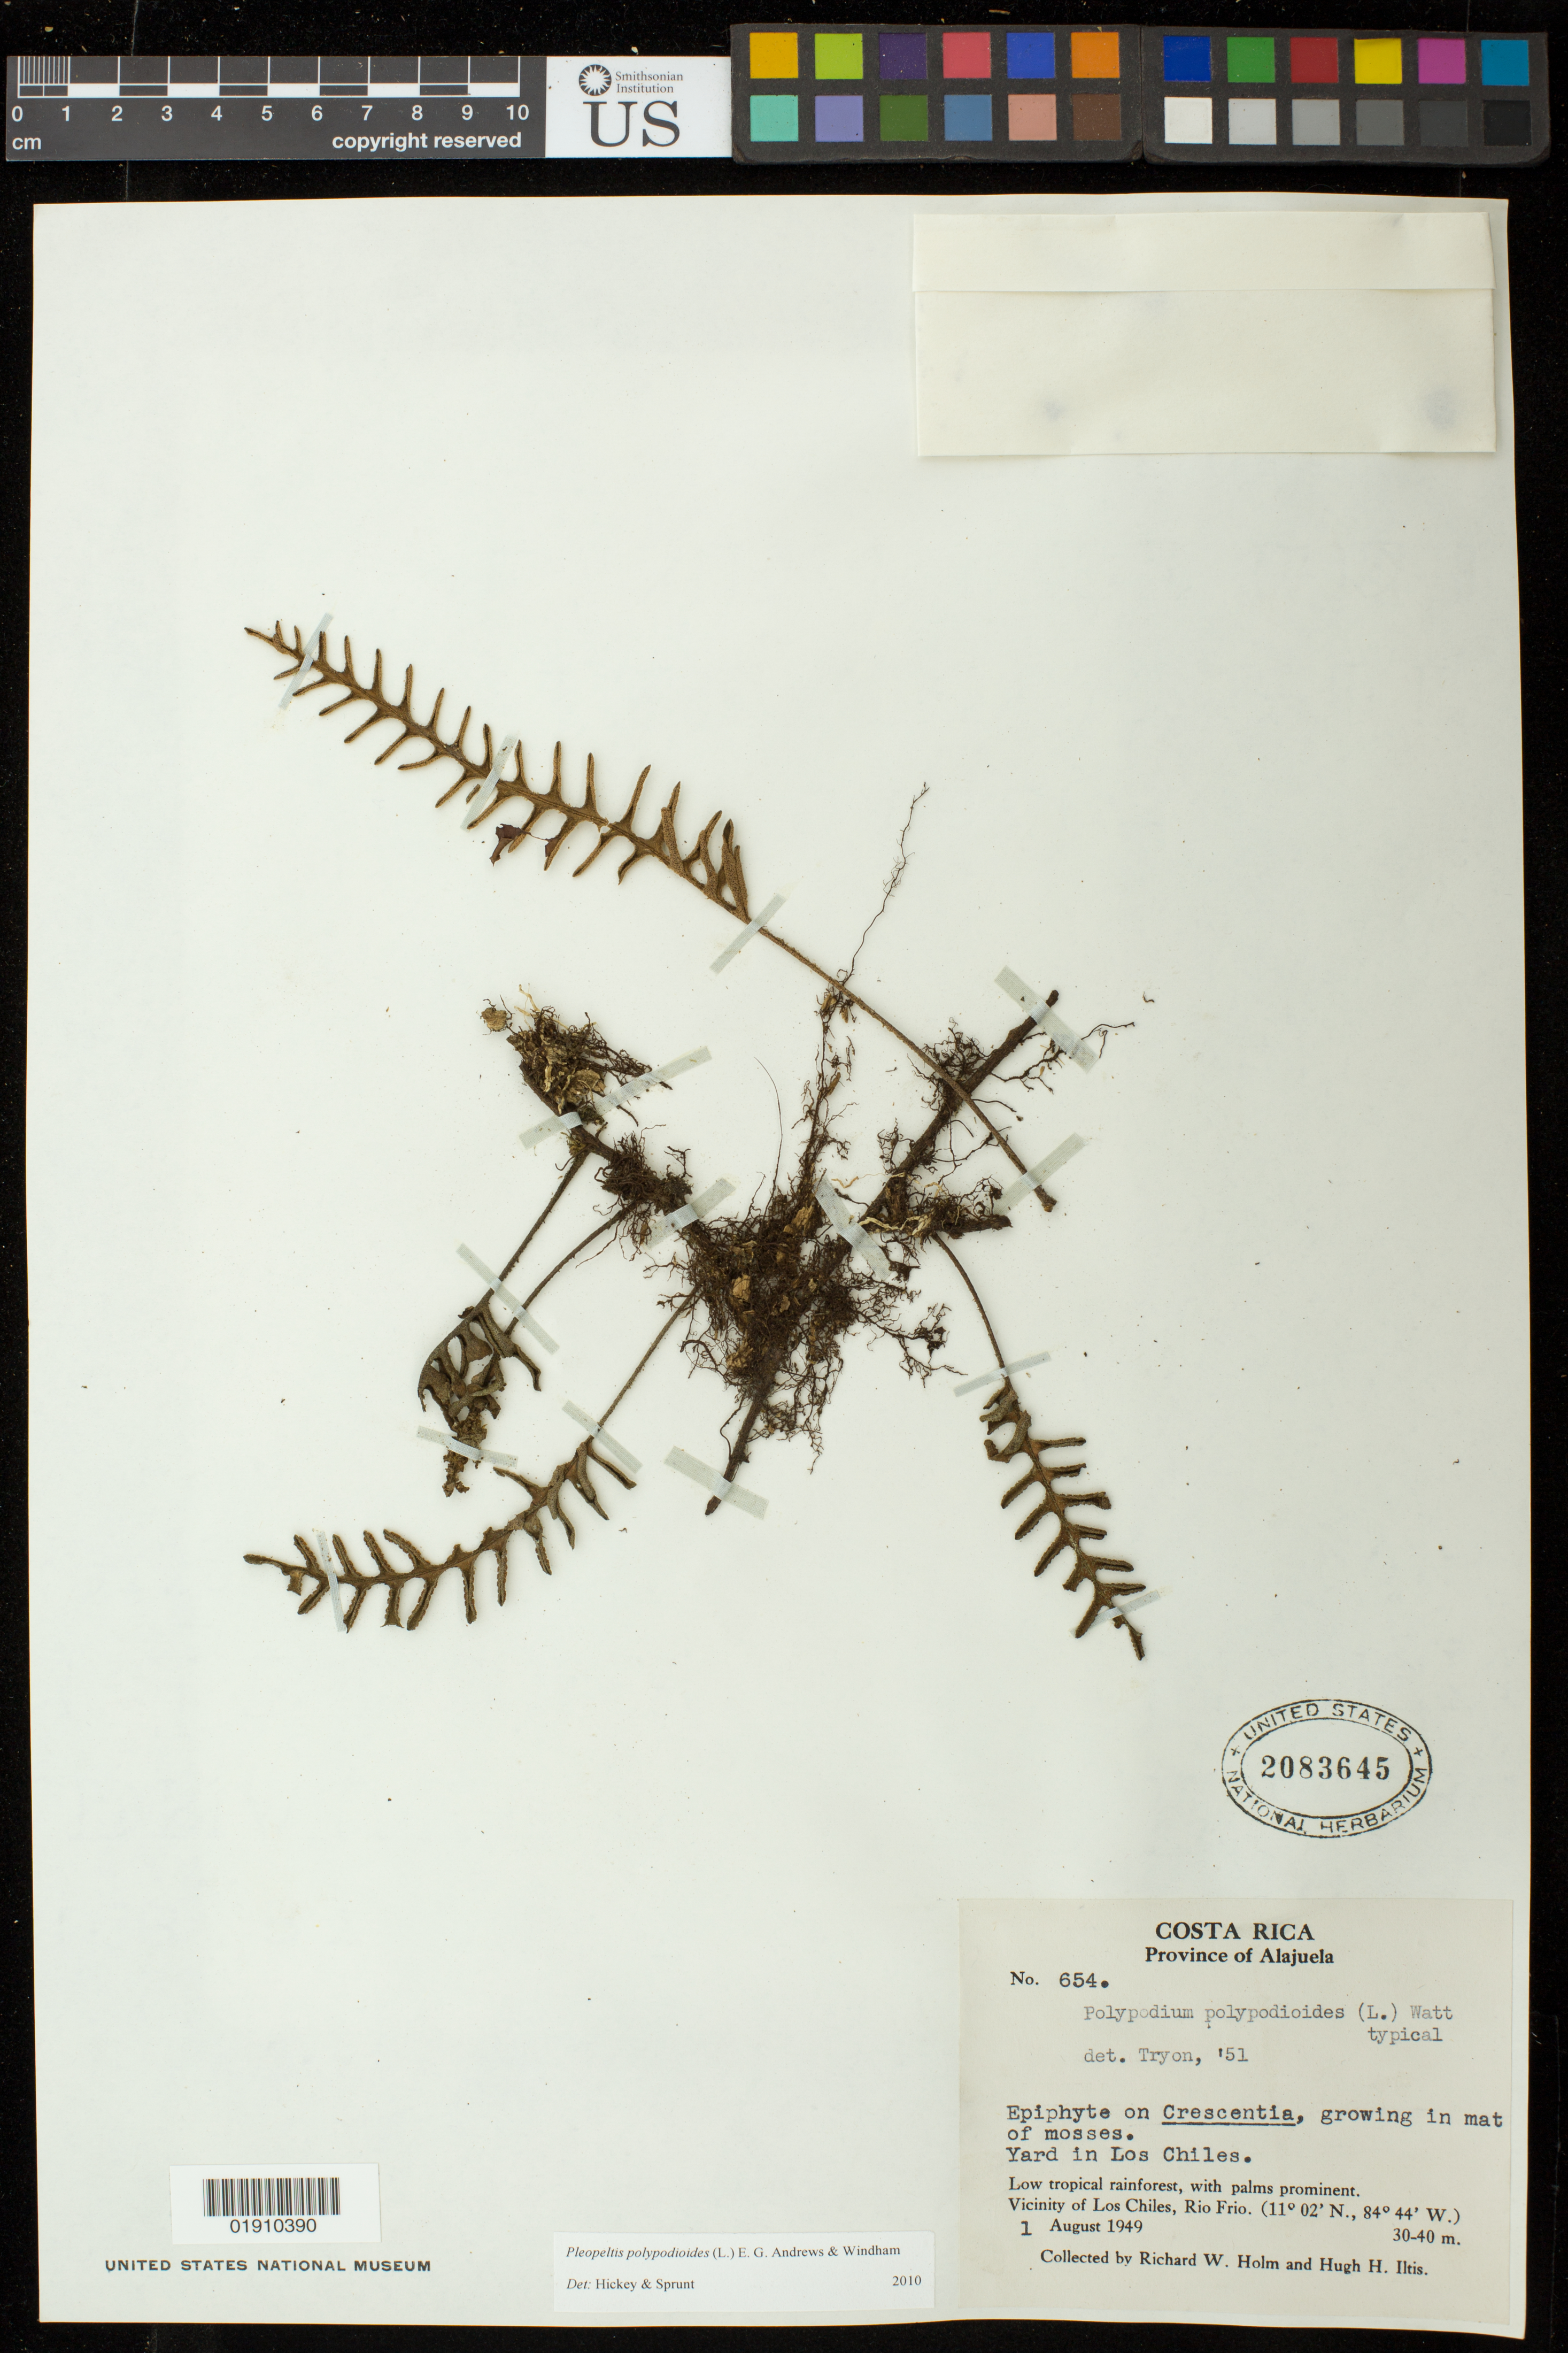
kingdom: Plantae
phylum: Tracheophyta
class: Polypodiopsida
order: Polypodiales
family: Polypodiaceae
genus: Pleopeltis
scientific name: Pleopeltis polypodioides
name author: (L.) E.G. Andrews & Windham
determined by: Hickey, R. J.; Sprunt, S. V.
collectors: R. W. Holm & H. H. Iltis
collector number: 654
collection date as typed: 1 August 1949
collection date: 1949-08-01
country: Costa Rica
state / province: Alajuela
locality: Costa Rica, Province of Alajuela, vicinity of Los Chiles, Rio Frio.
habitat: Low tropical rainforest, with palms prominent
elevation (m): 30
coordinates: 11 02 0 N, 84 44 0 W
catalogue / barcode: US 2083645